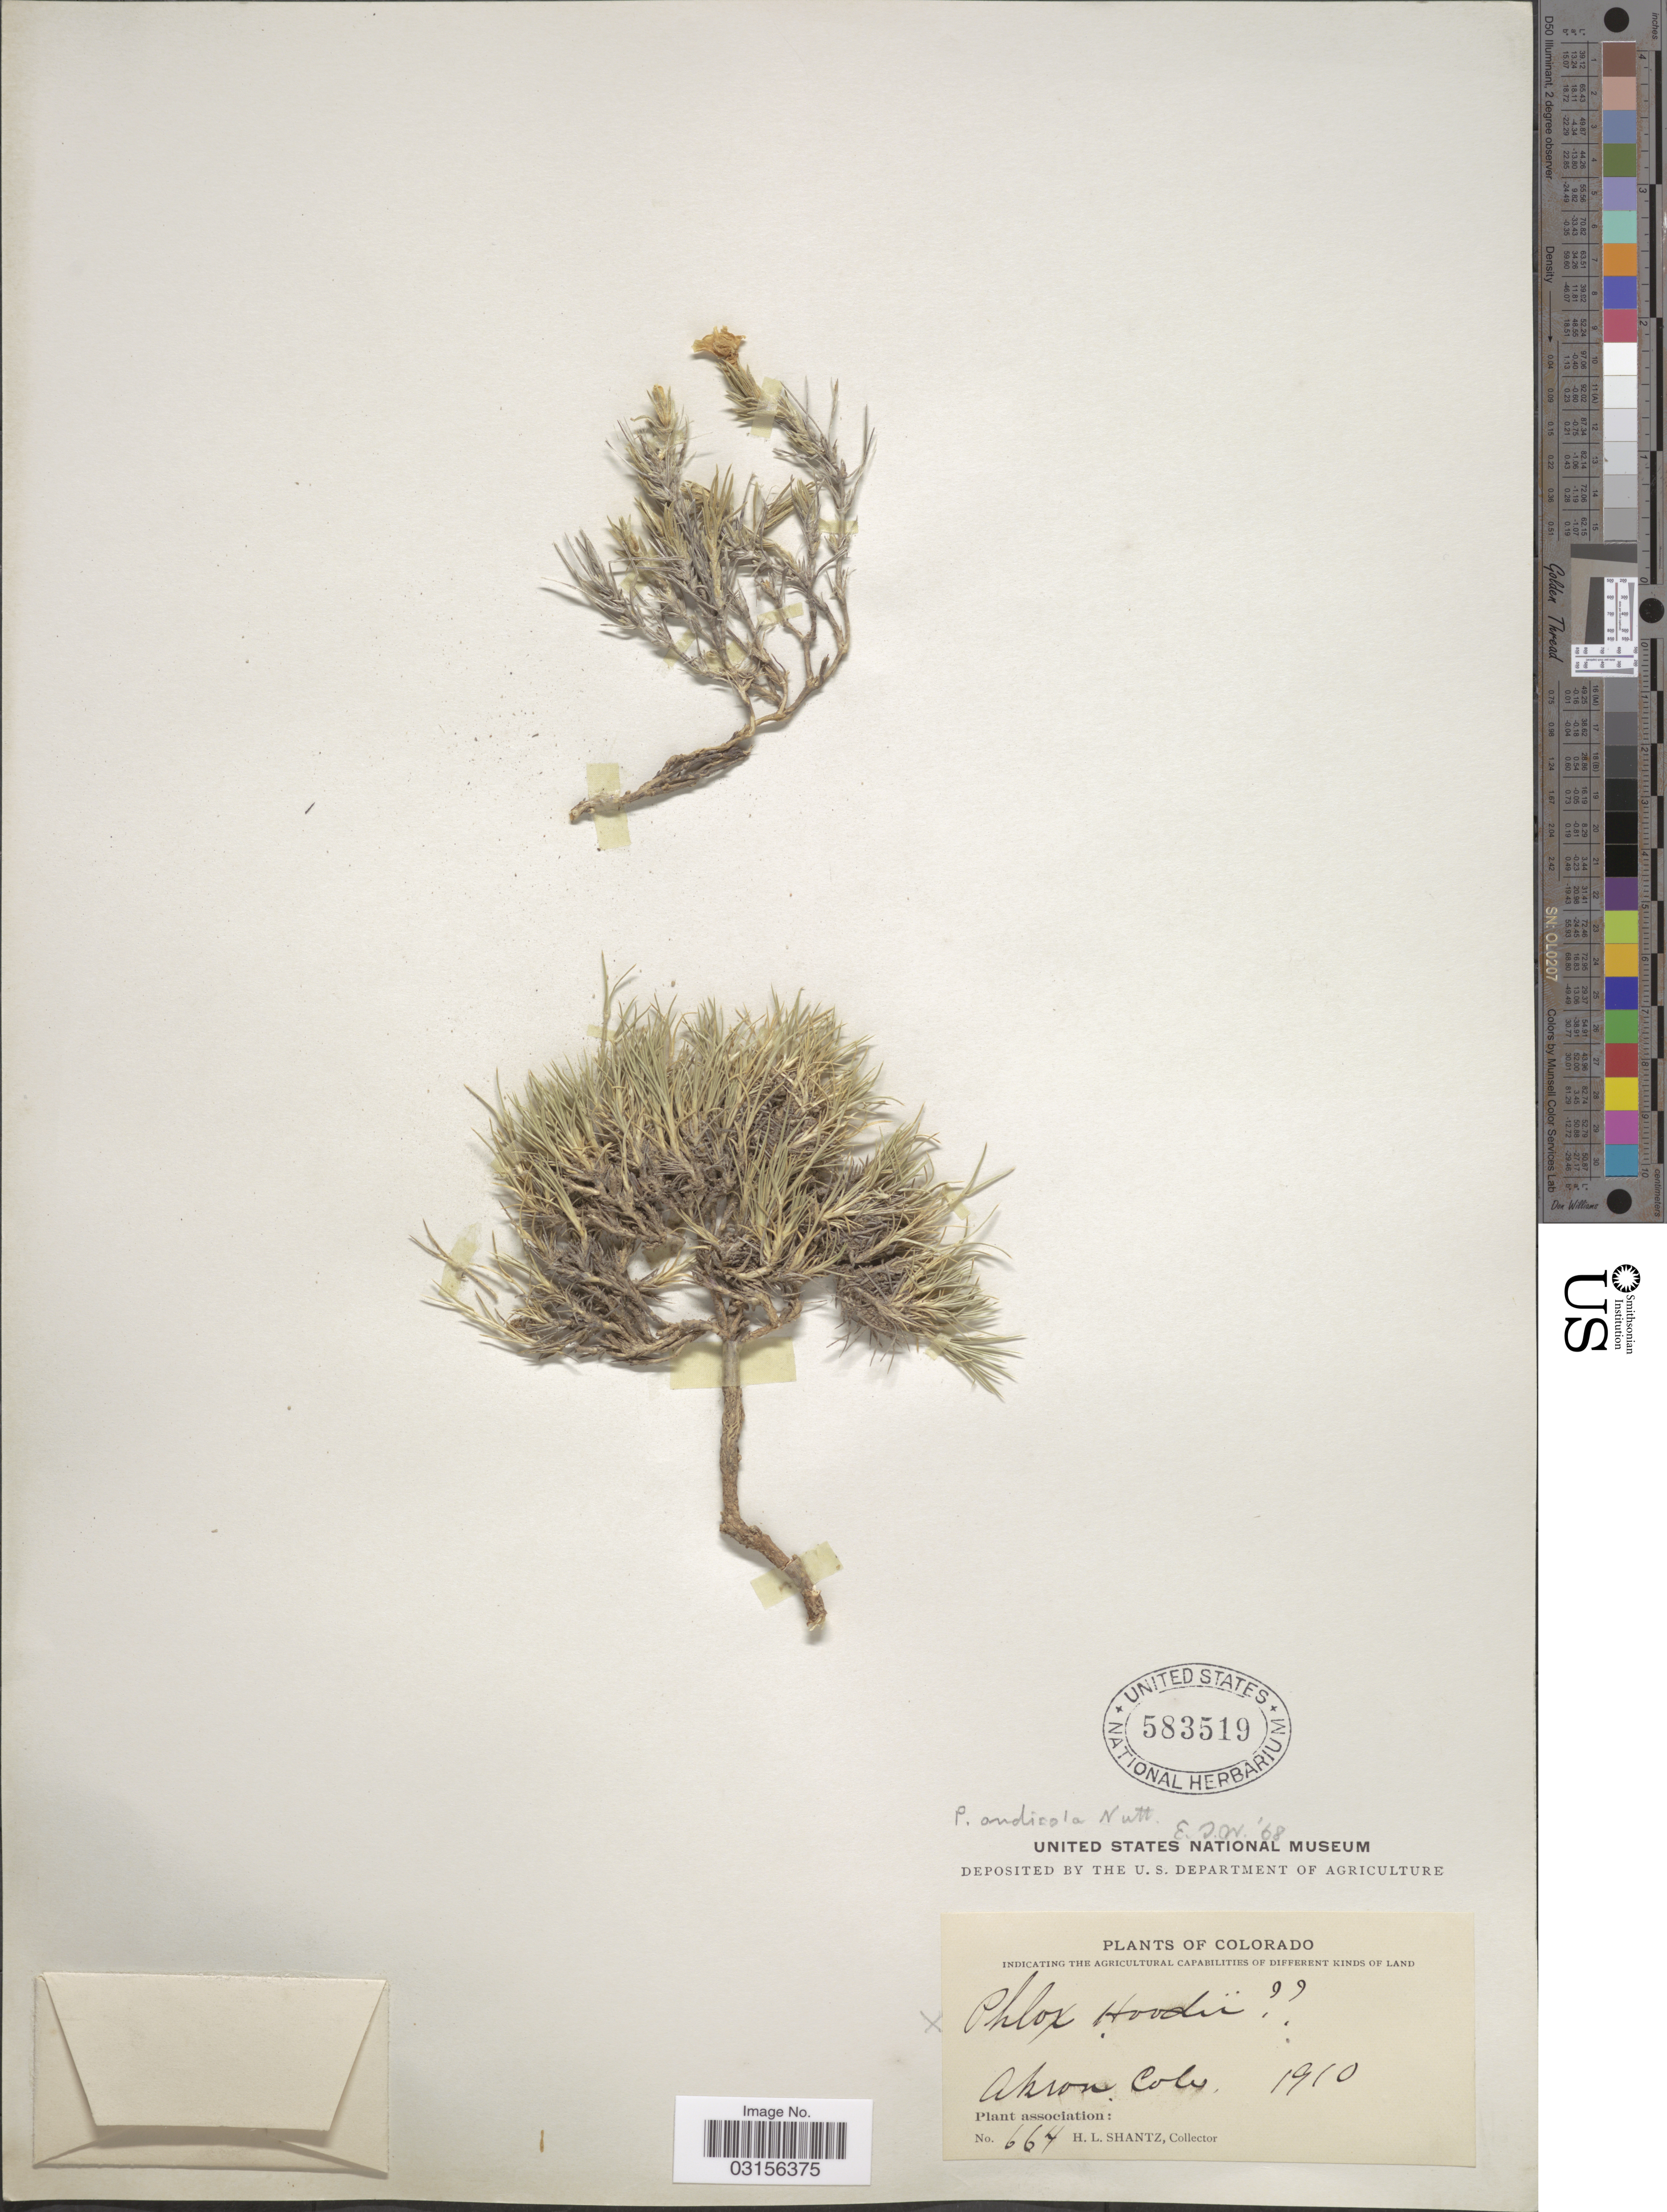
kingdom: Plantae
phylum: Tracheophyta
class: Magnoliopsida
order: Ericales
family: Polemoniaceae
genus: Phlox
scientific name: Phlox andicola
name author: (Britton) E.E. Nelson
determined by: Mayfield, M. H.; Ferguson, C. J.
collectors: H. Shantz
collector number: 664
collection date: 1910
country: United States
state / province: Colorado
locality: Akron, Colo.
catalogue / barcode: US 583519